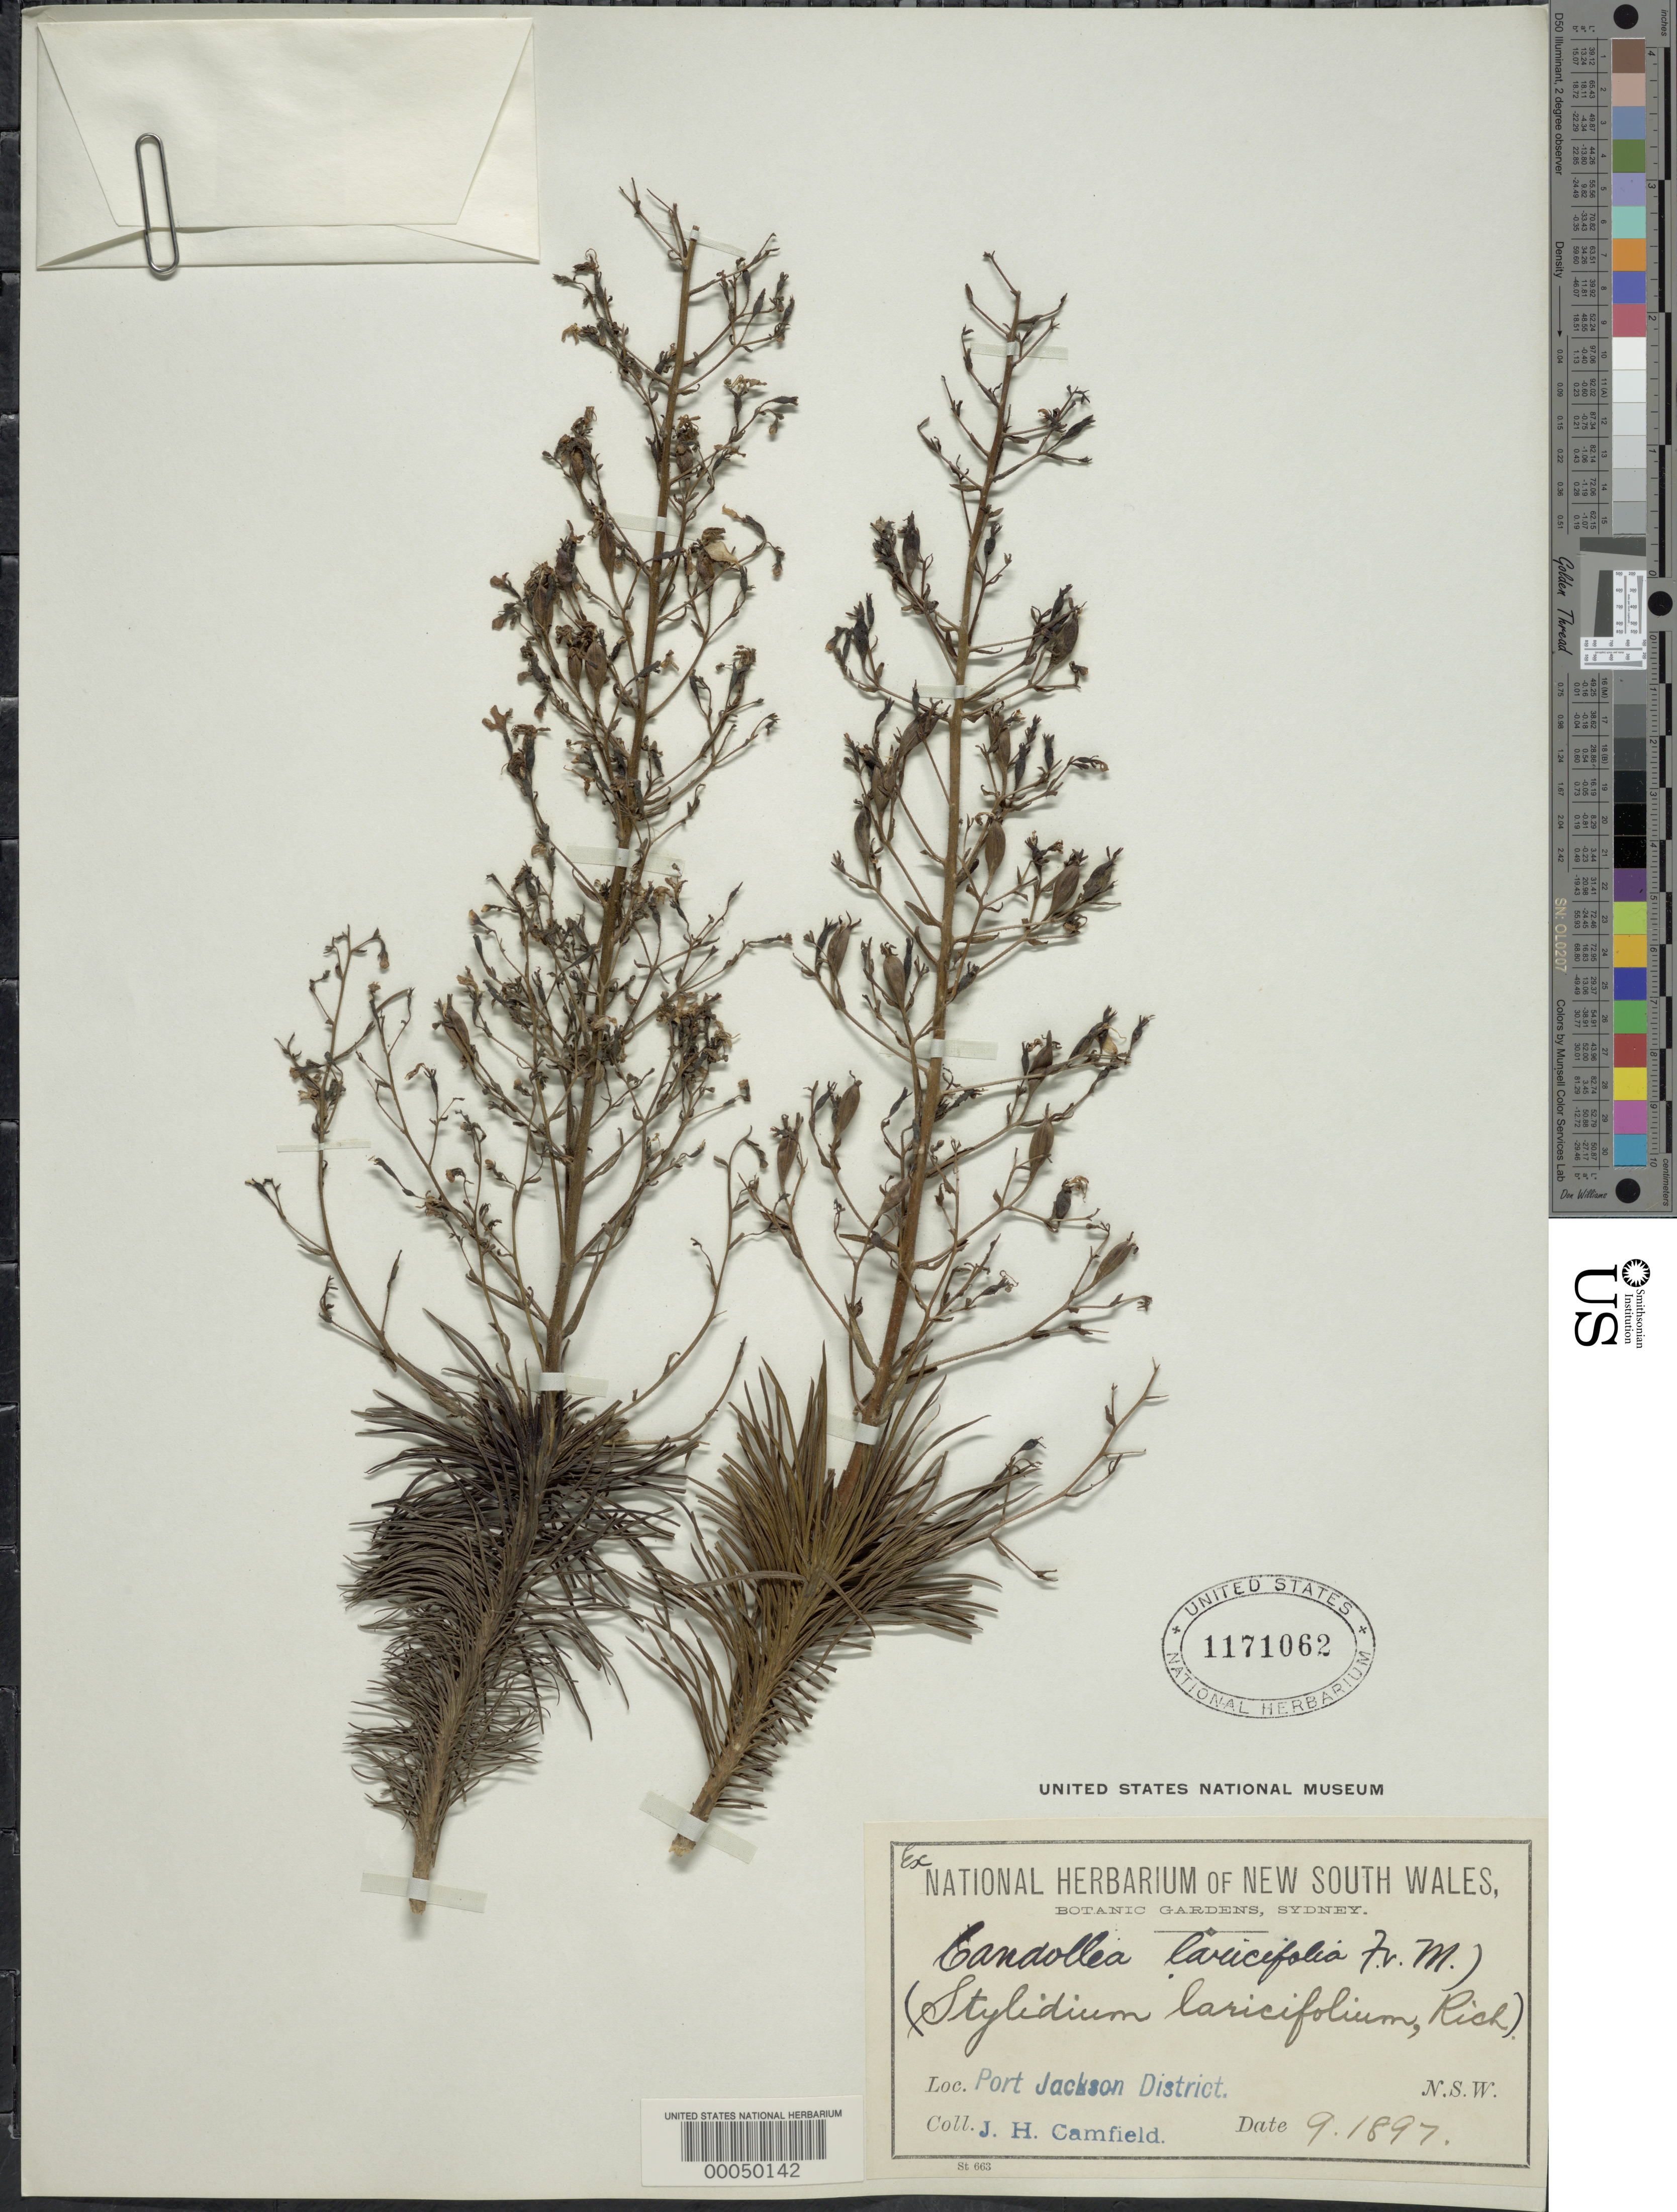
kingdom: Plantae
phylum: Tracheophyta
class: Magnoliopsida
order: Asterales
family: Stylidiaceae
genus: Stylidium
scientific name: Stylidium laricifolium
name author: Rich.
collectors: J. Camfield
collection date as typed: Sep 1897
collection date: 1897-09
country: Australia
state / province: New South Wales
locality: Port jackson district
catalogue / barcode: US 1171062